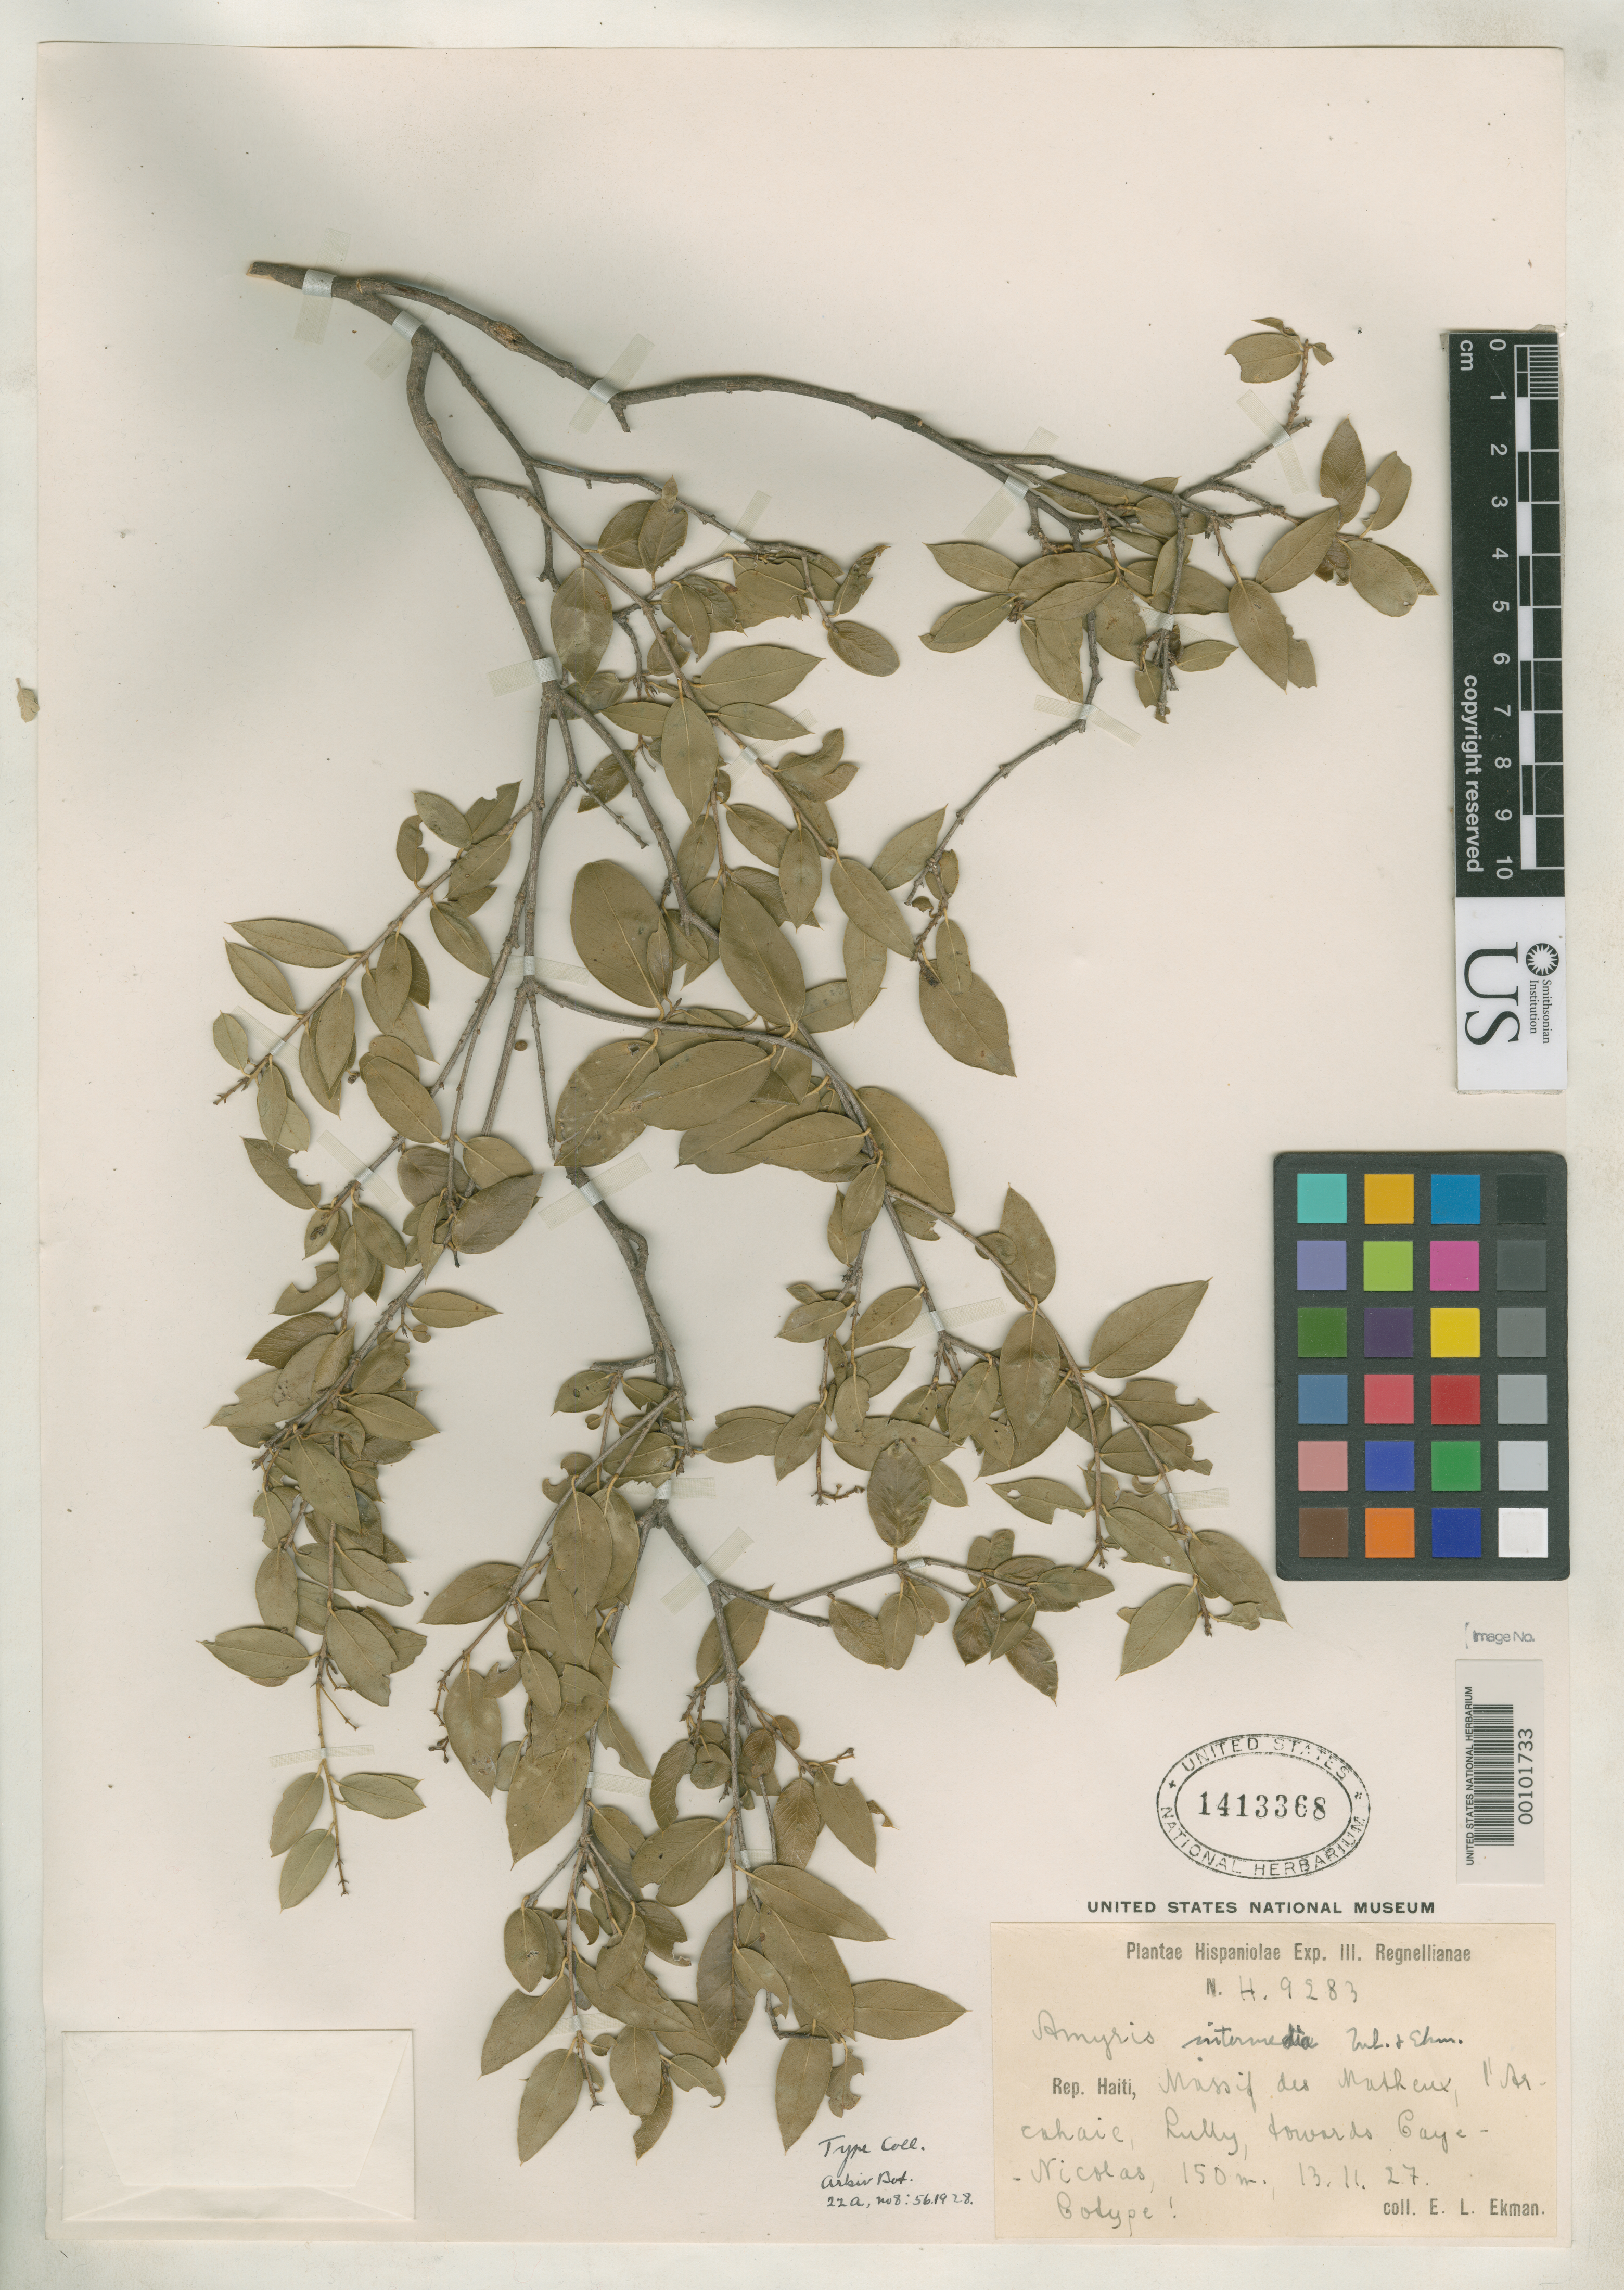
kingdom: Plantae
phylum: Tracheophyta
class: Magnoliopsida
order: Sapindales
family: Rutaceae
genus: Amyris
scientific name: Amyris intermedia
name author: Urb. & Ekman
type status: Isotype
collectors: E. L. Ekman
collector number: H 9283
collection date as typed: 13 Nov 1927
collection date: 1927-11-13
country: Haiti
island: Hispaniola Island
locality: Massif des Matheux, l'Arcahaie, between Lully and Caye-nicolas.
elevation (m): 150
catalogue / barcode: US 1413368